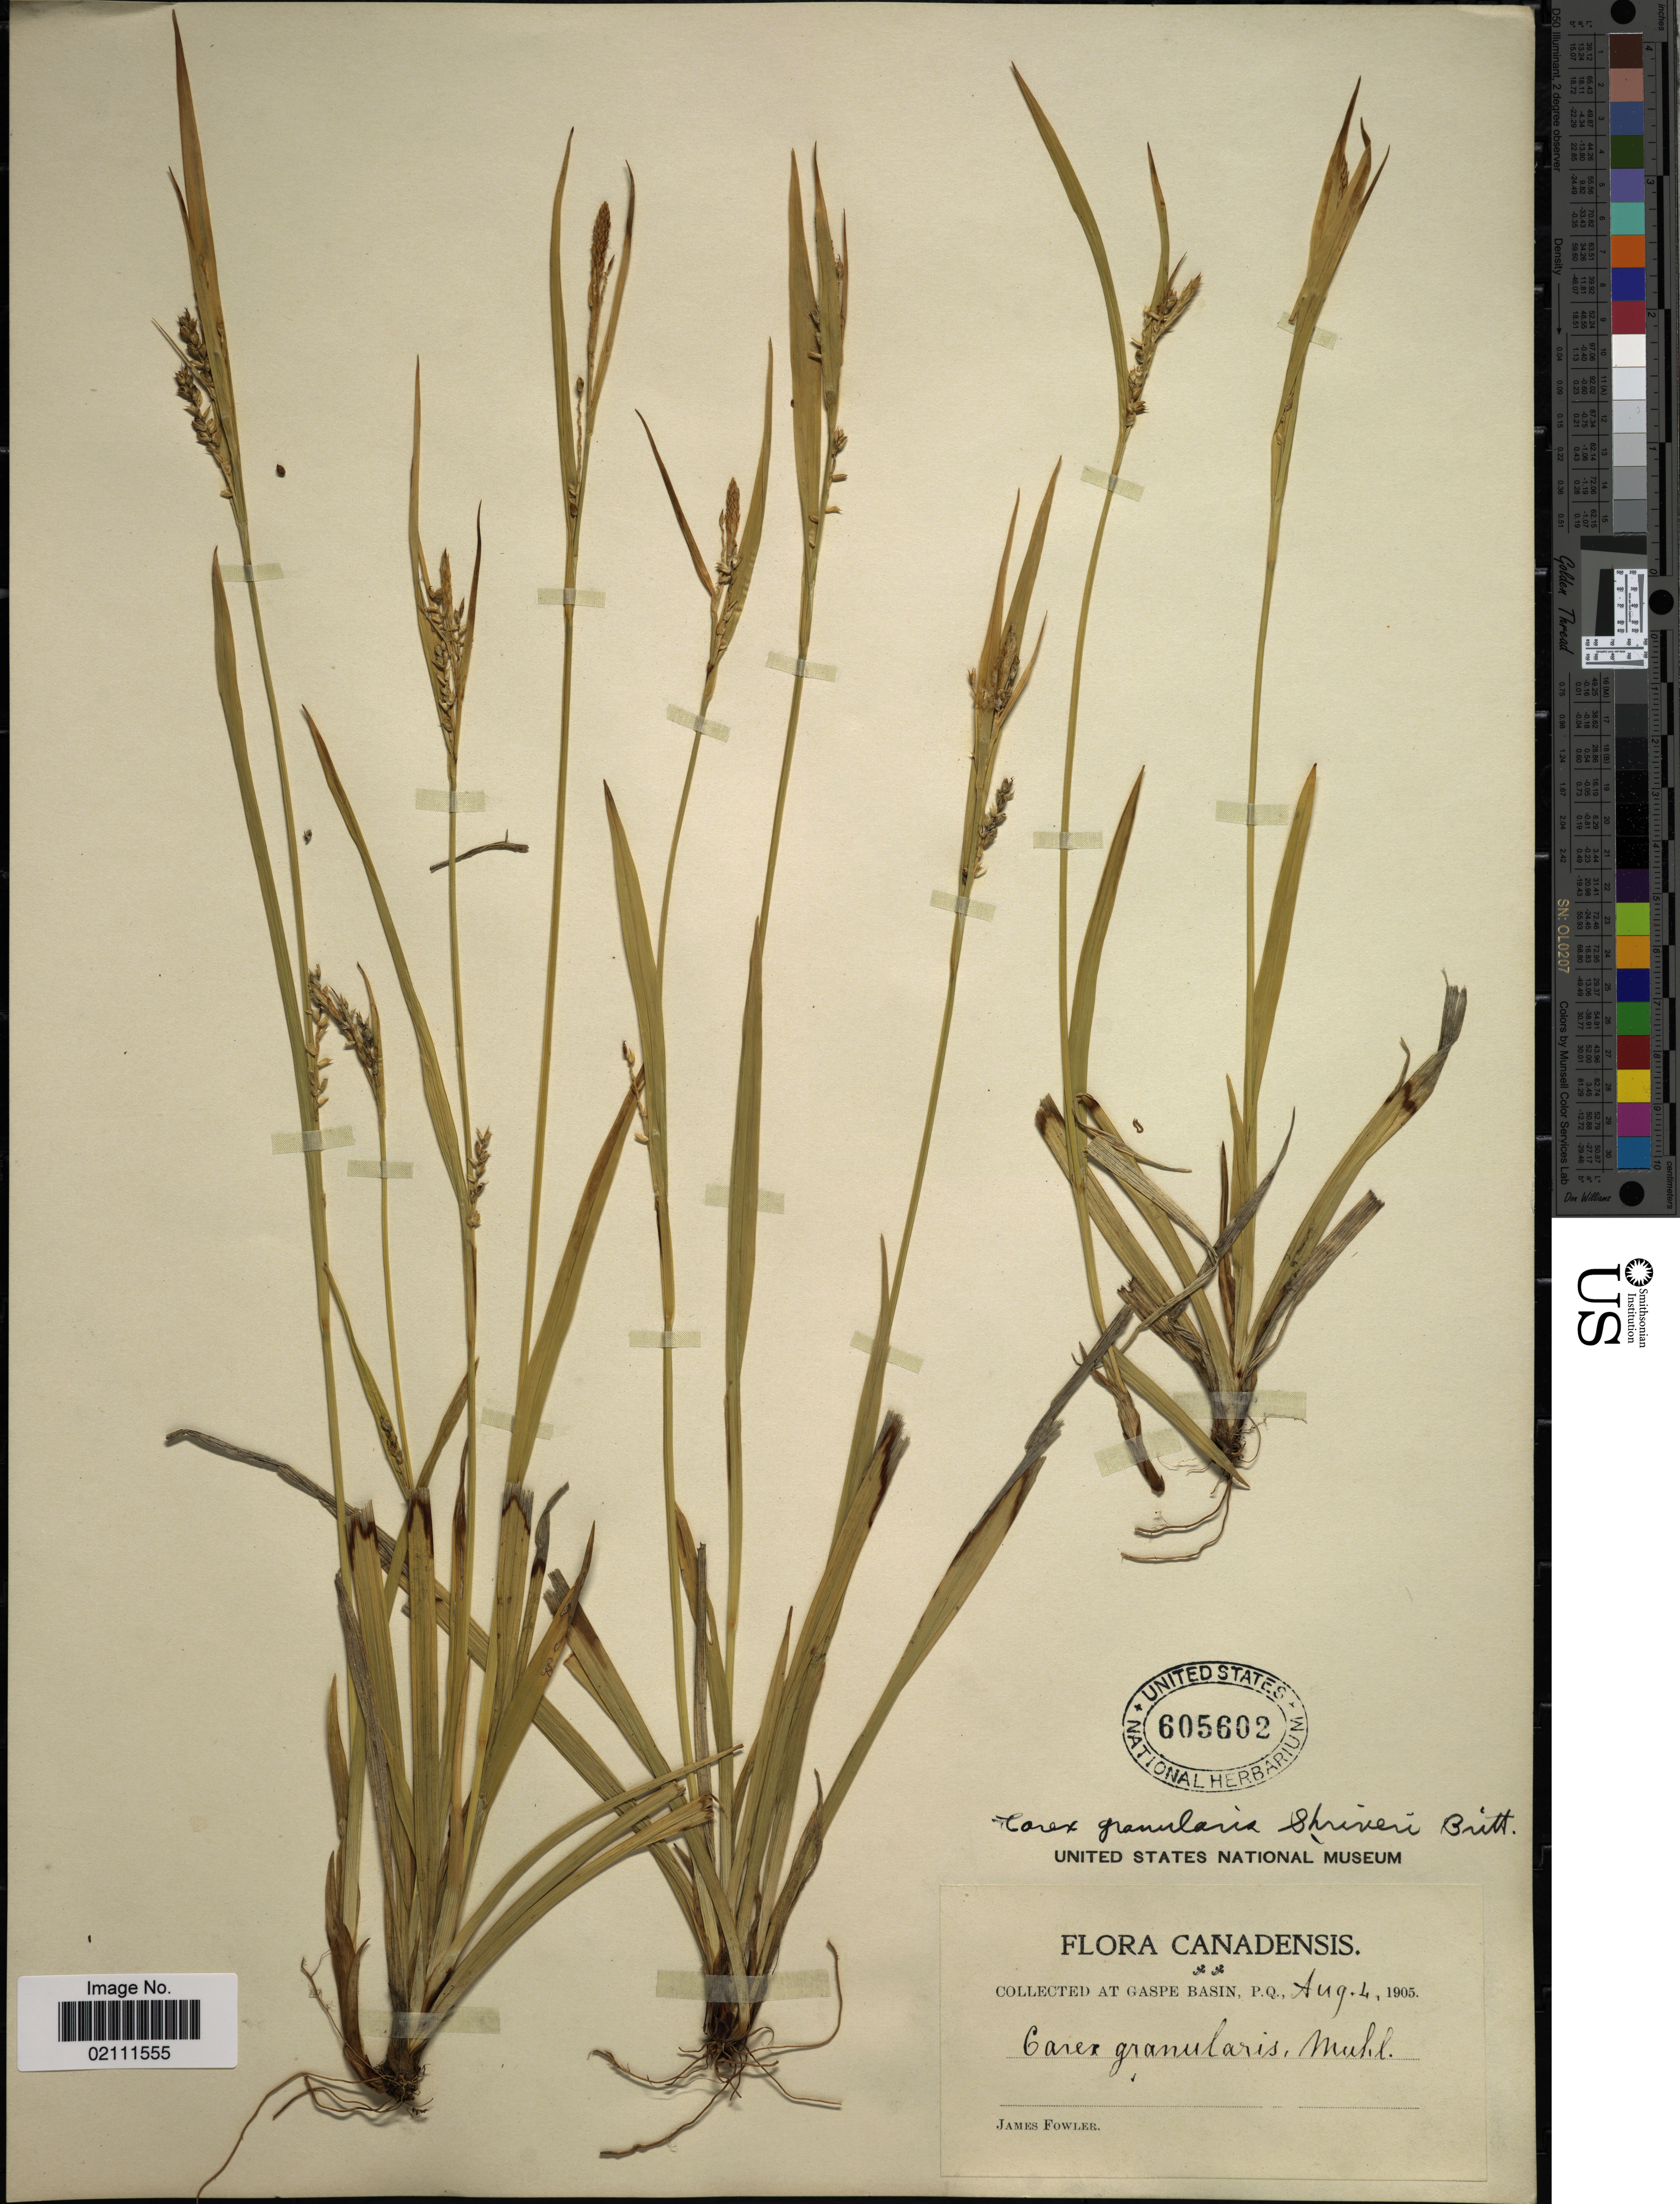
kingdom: Plantae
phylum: Tracheophyta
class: Liliopsida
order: Poales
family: Cyperaceae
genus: Carex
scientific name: Carex granularis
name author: Muhl. ex Willd.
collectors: J. P. Fowler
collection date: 1905-08-04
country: Canada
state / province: Quebec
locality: Canadensis, at Gaspe Basin, P.Q.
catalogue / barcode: US 605602